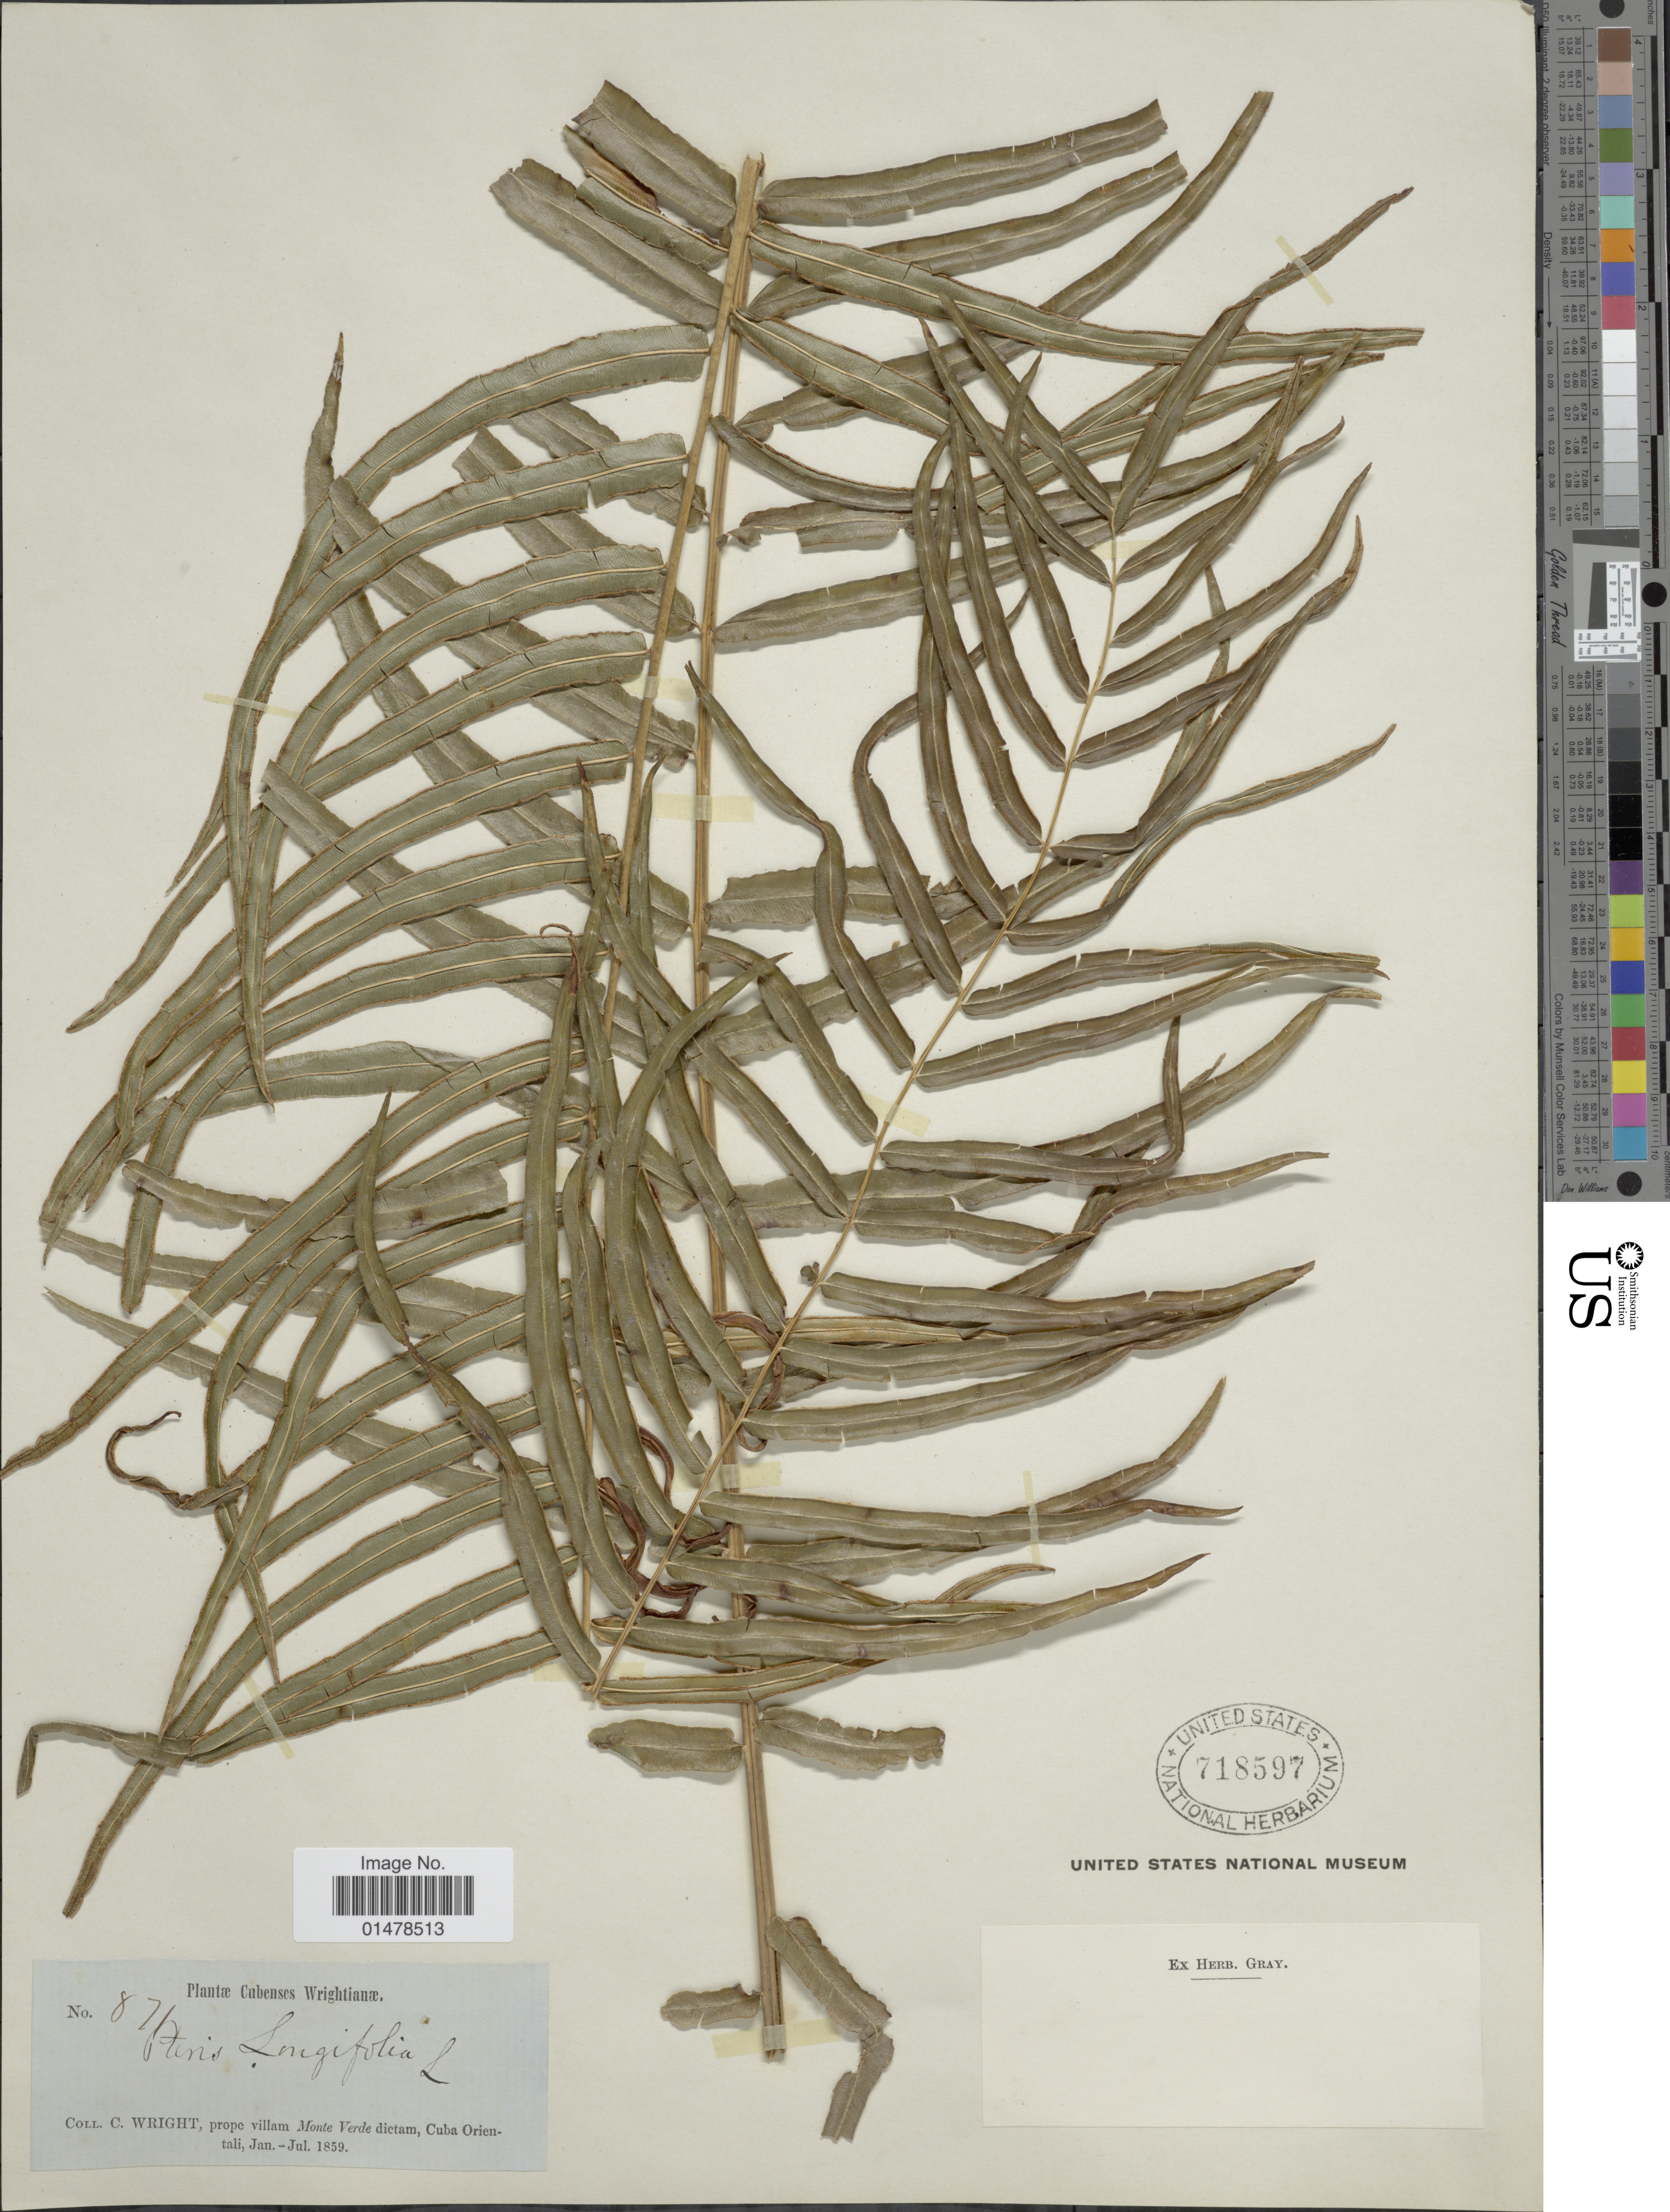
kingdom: Plantae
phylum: Tracheophyta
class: Polypodiopsida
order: Polypodiales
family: Pteridaceae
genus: Pteris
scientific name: Pteris bahamenis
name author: (J. Agardh) Fée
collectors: C. Wright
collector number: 871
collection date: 1859-01/1859-07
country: Cuba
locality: Prope villam Monte Verde dictam, Cuba Orientali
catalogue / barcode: US 718597